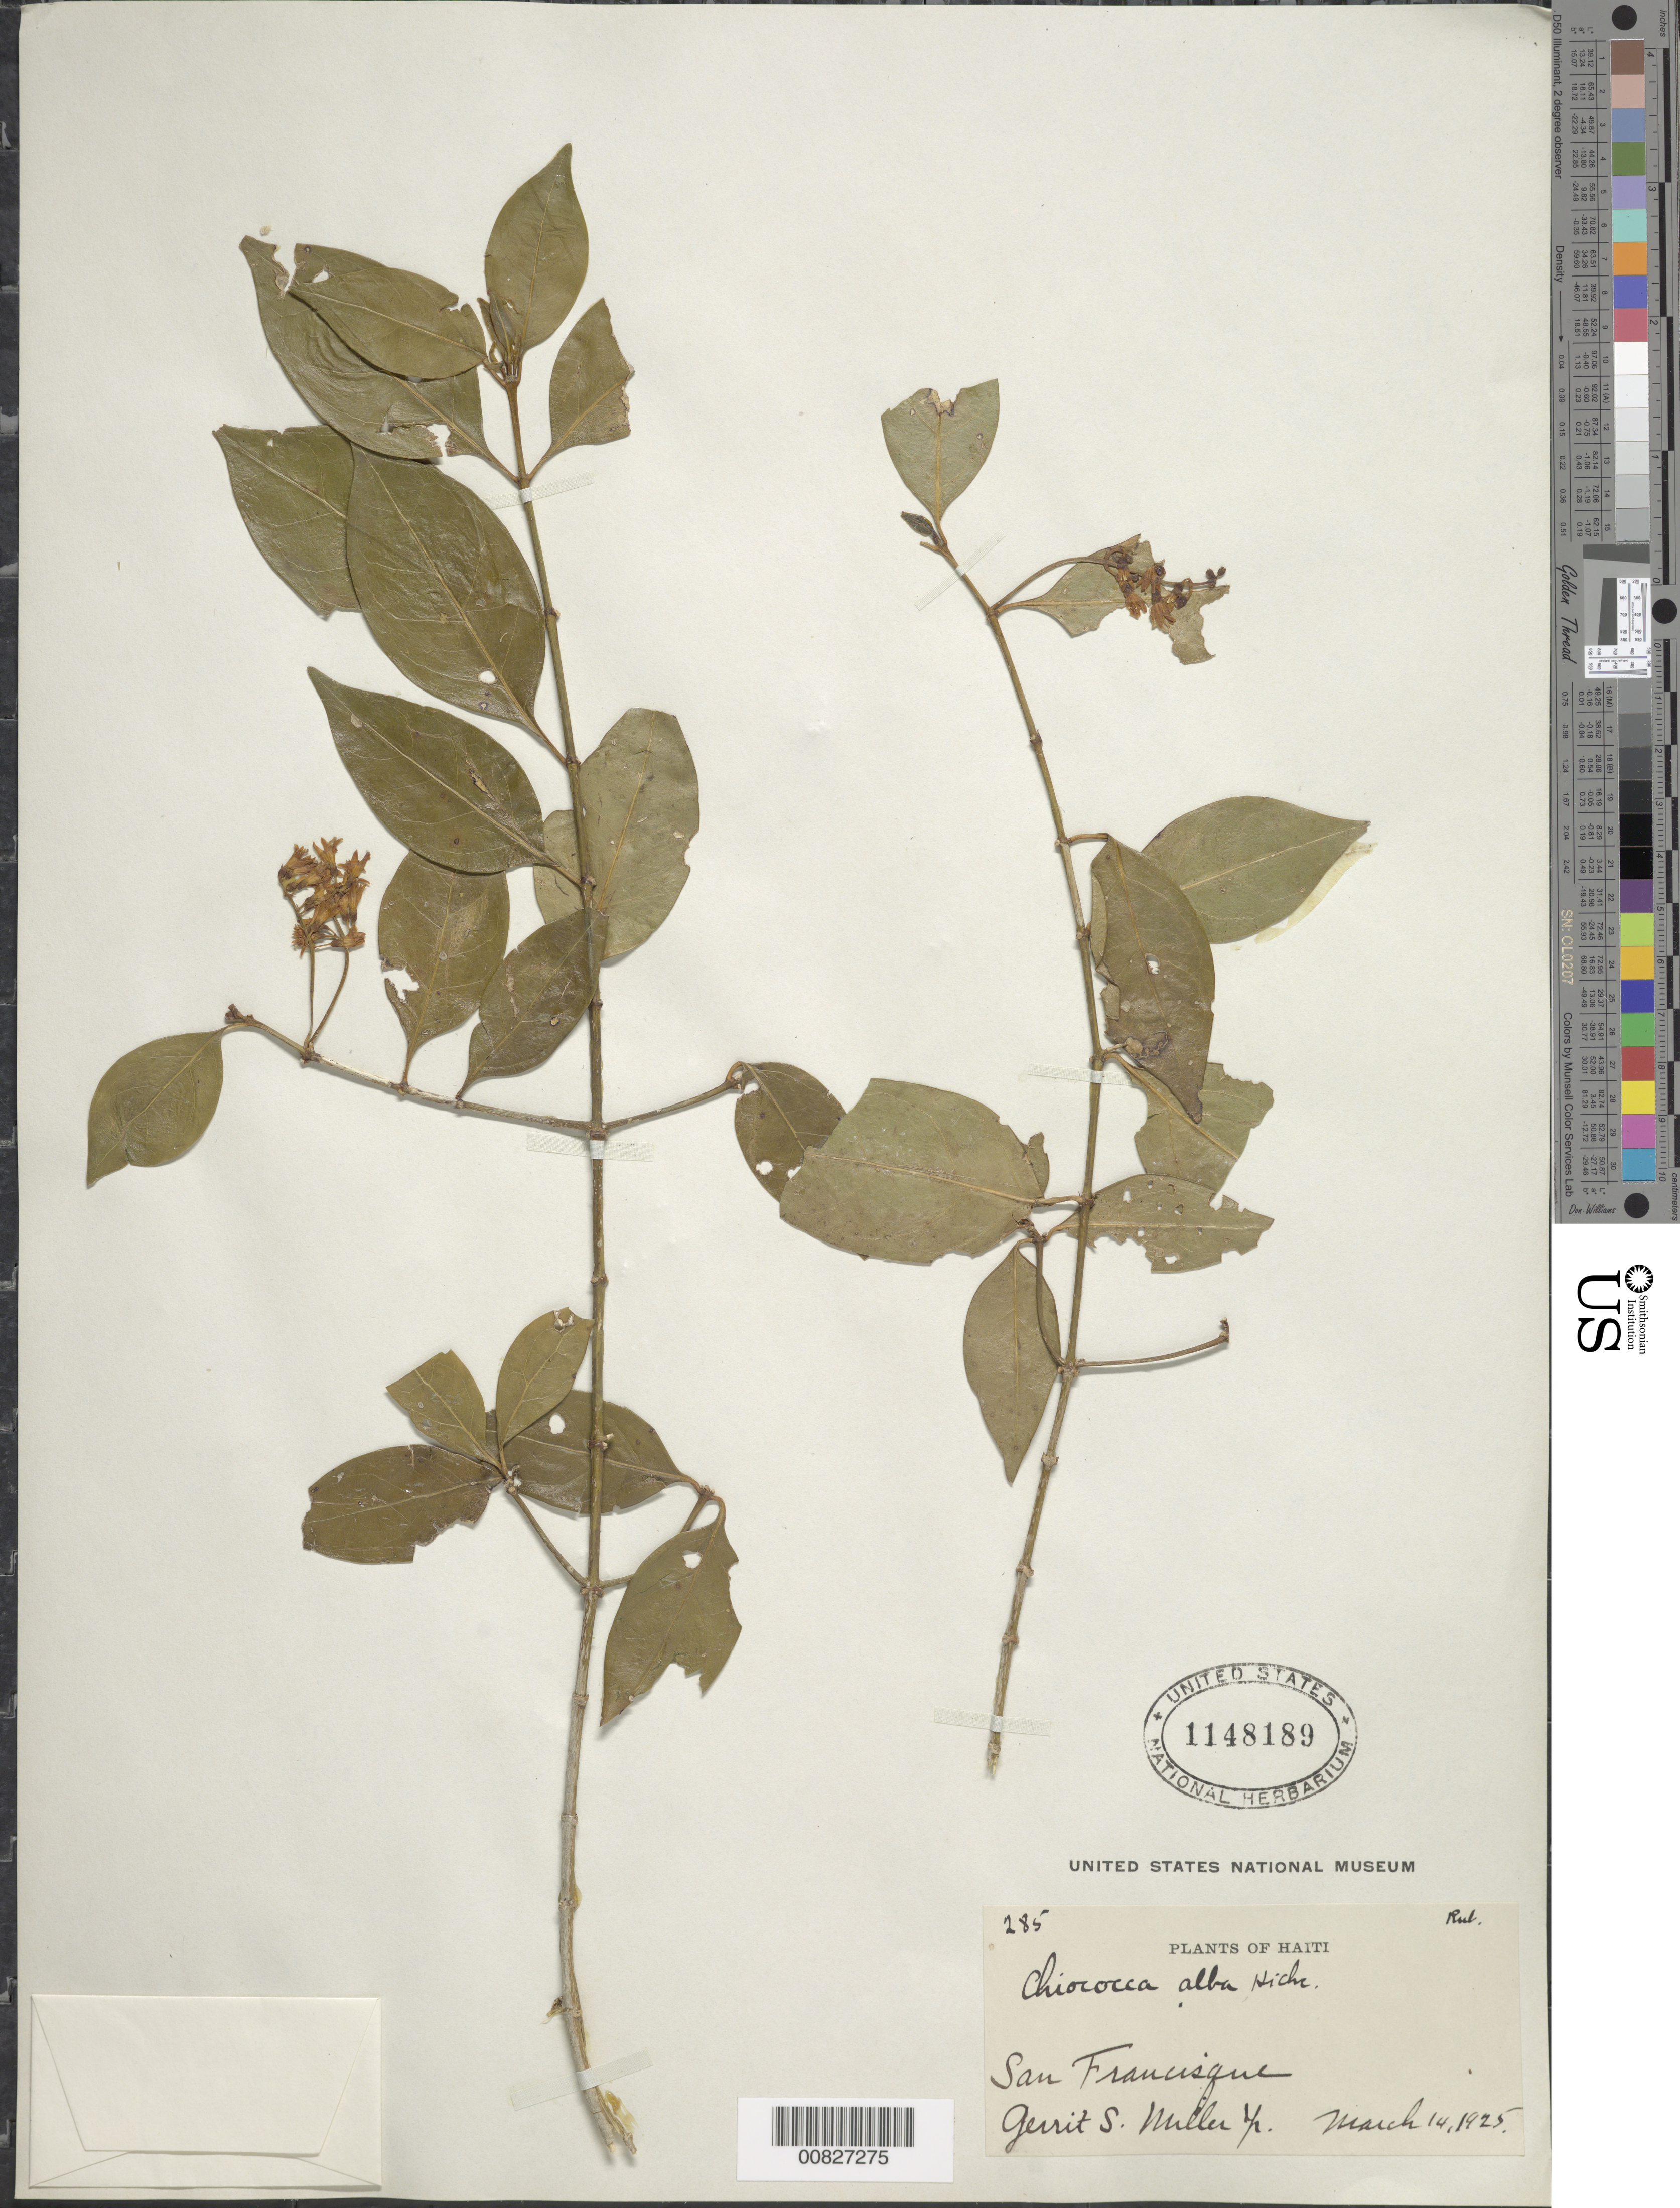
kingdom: Plantae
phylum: Tracheophyta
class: Magnoliopsida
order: Gentianales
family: Rubiaceae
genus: Chiococca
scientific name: Chiococca alba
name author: (L.) Hitchc.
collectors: G. S. Miller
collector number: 285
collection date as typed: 14 Mar 1925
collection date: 1925-03-14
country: Haiti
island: Hispaniola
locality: San Francisque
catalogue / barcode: US 1148189